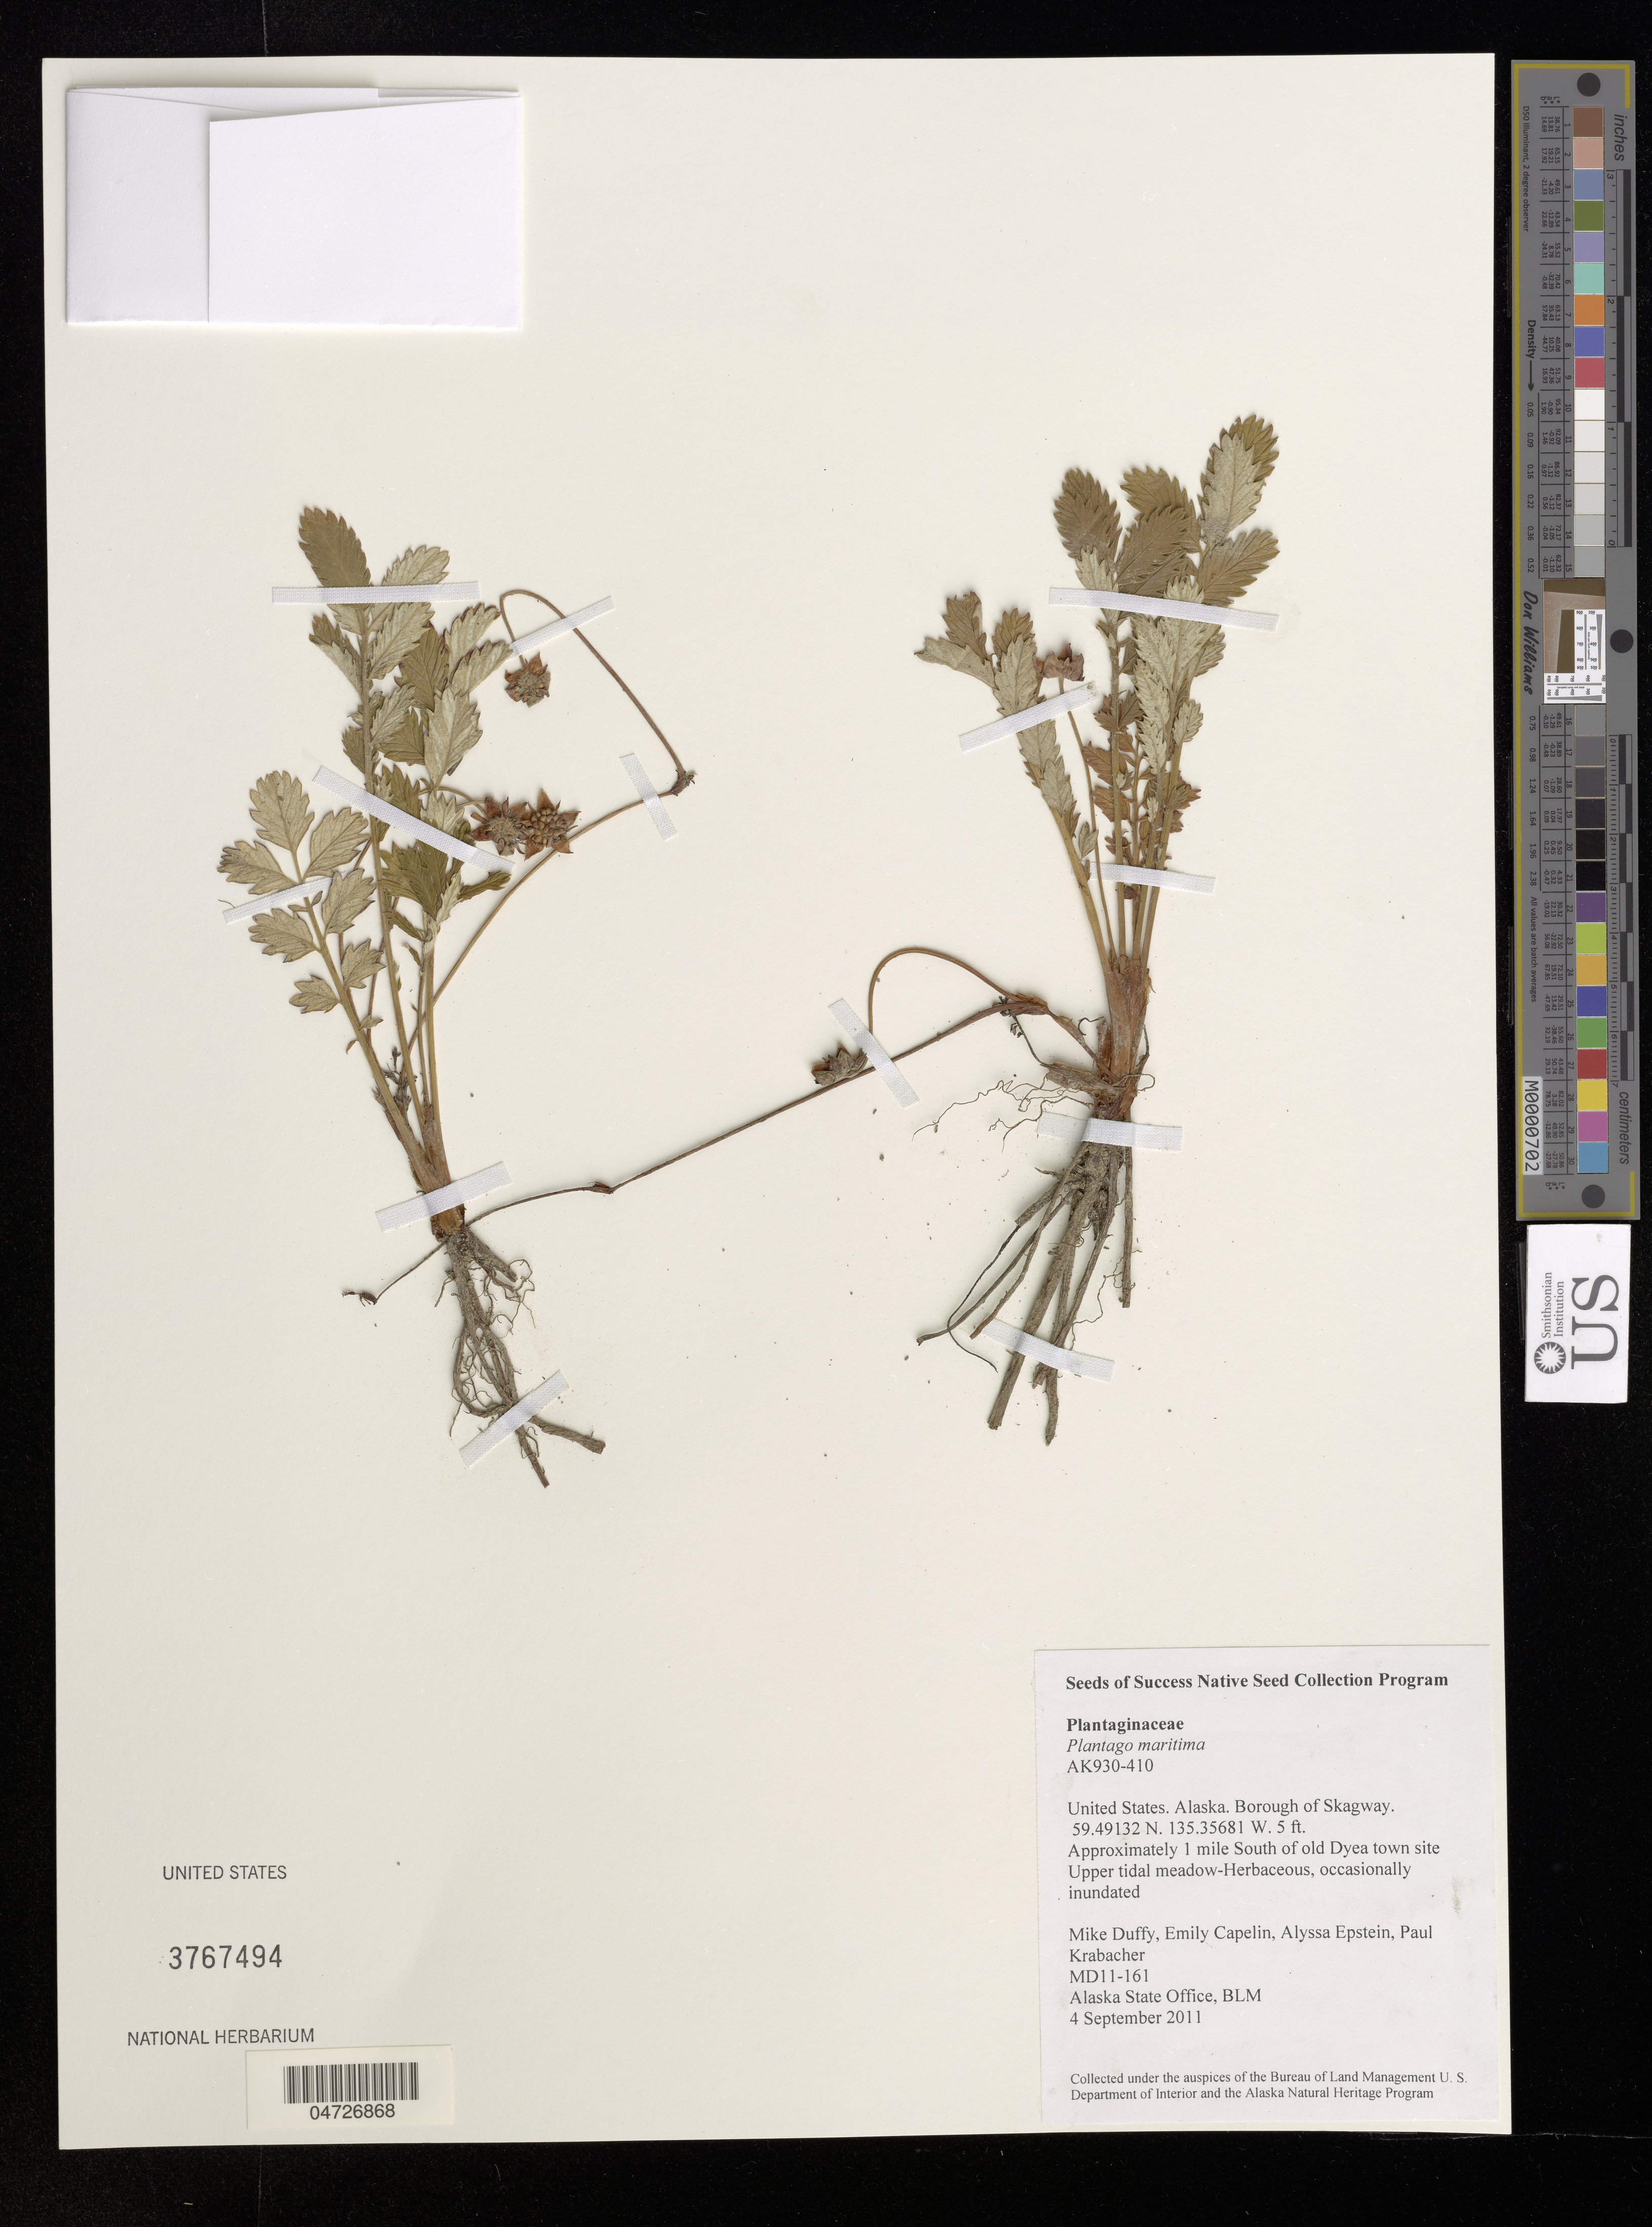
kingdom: Plantae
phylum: Tracheophyta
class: Magnoliopsida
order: Lamiales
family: Plantaginaceae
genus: Plantago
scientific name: Plantago maritima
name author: L.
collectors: M. Duffy, E. Capelin, A. Epstein & P. Krabacher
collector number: MD11-161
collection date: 2011-09-04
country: United States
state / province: Alaska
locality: Borough of Skagway. Approximately 1 mile South of old Dyea town site.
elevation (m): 2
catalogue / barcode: US 3767494